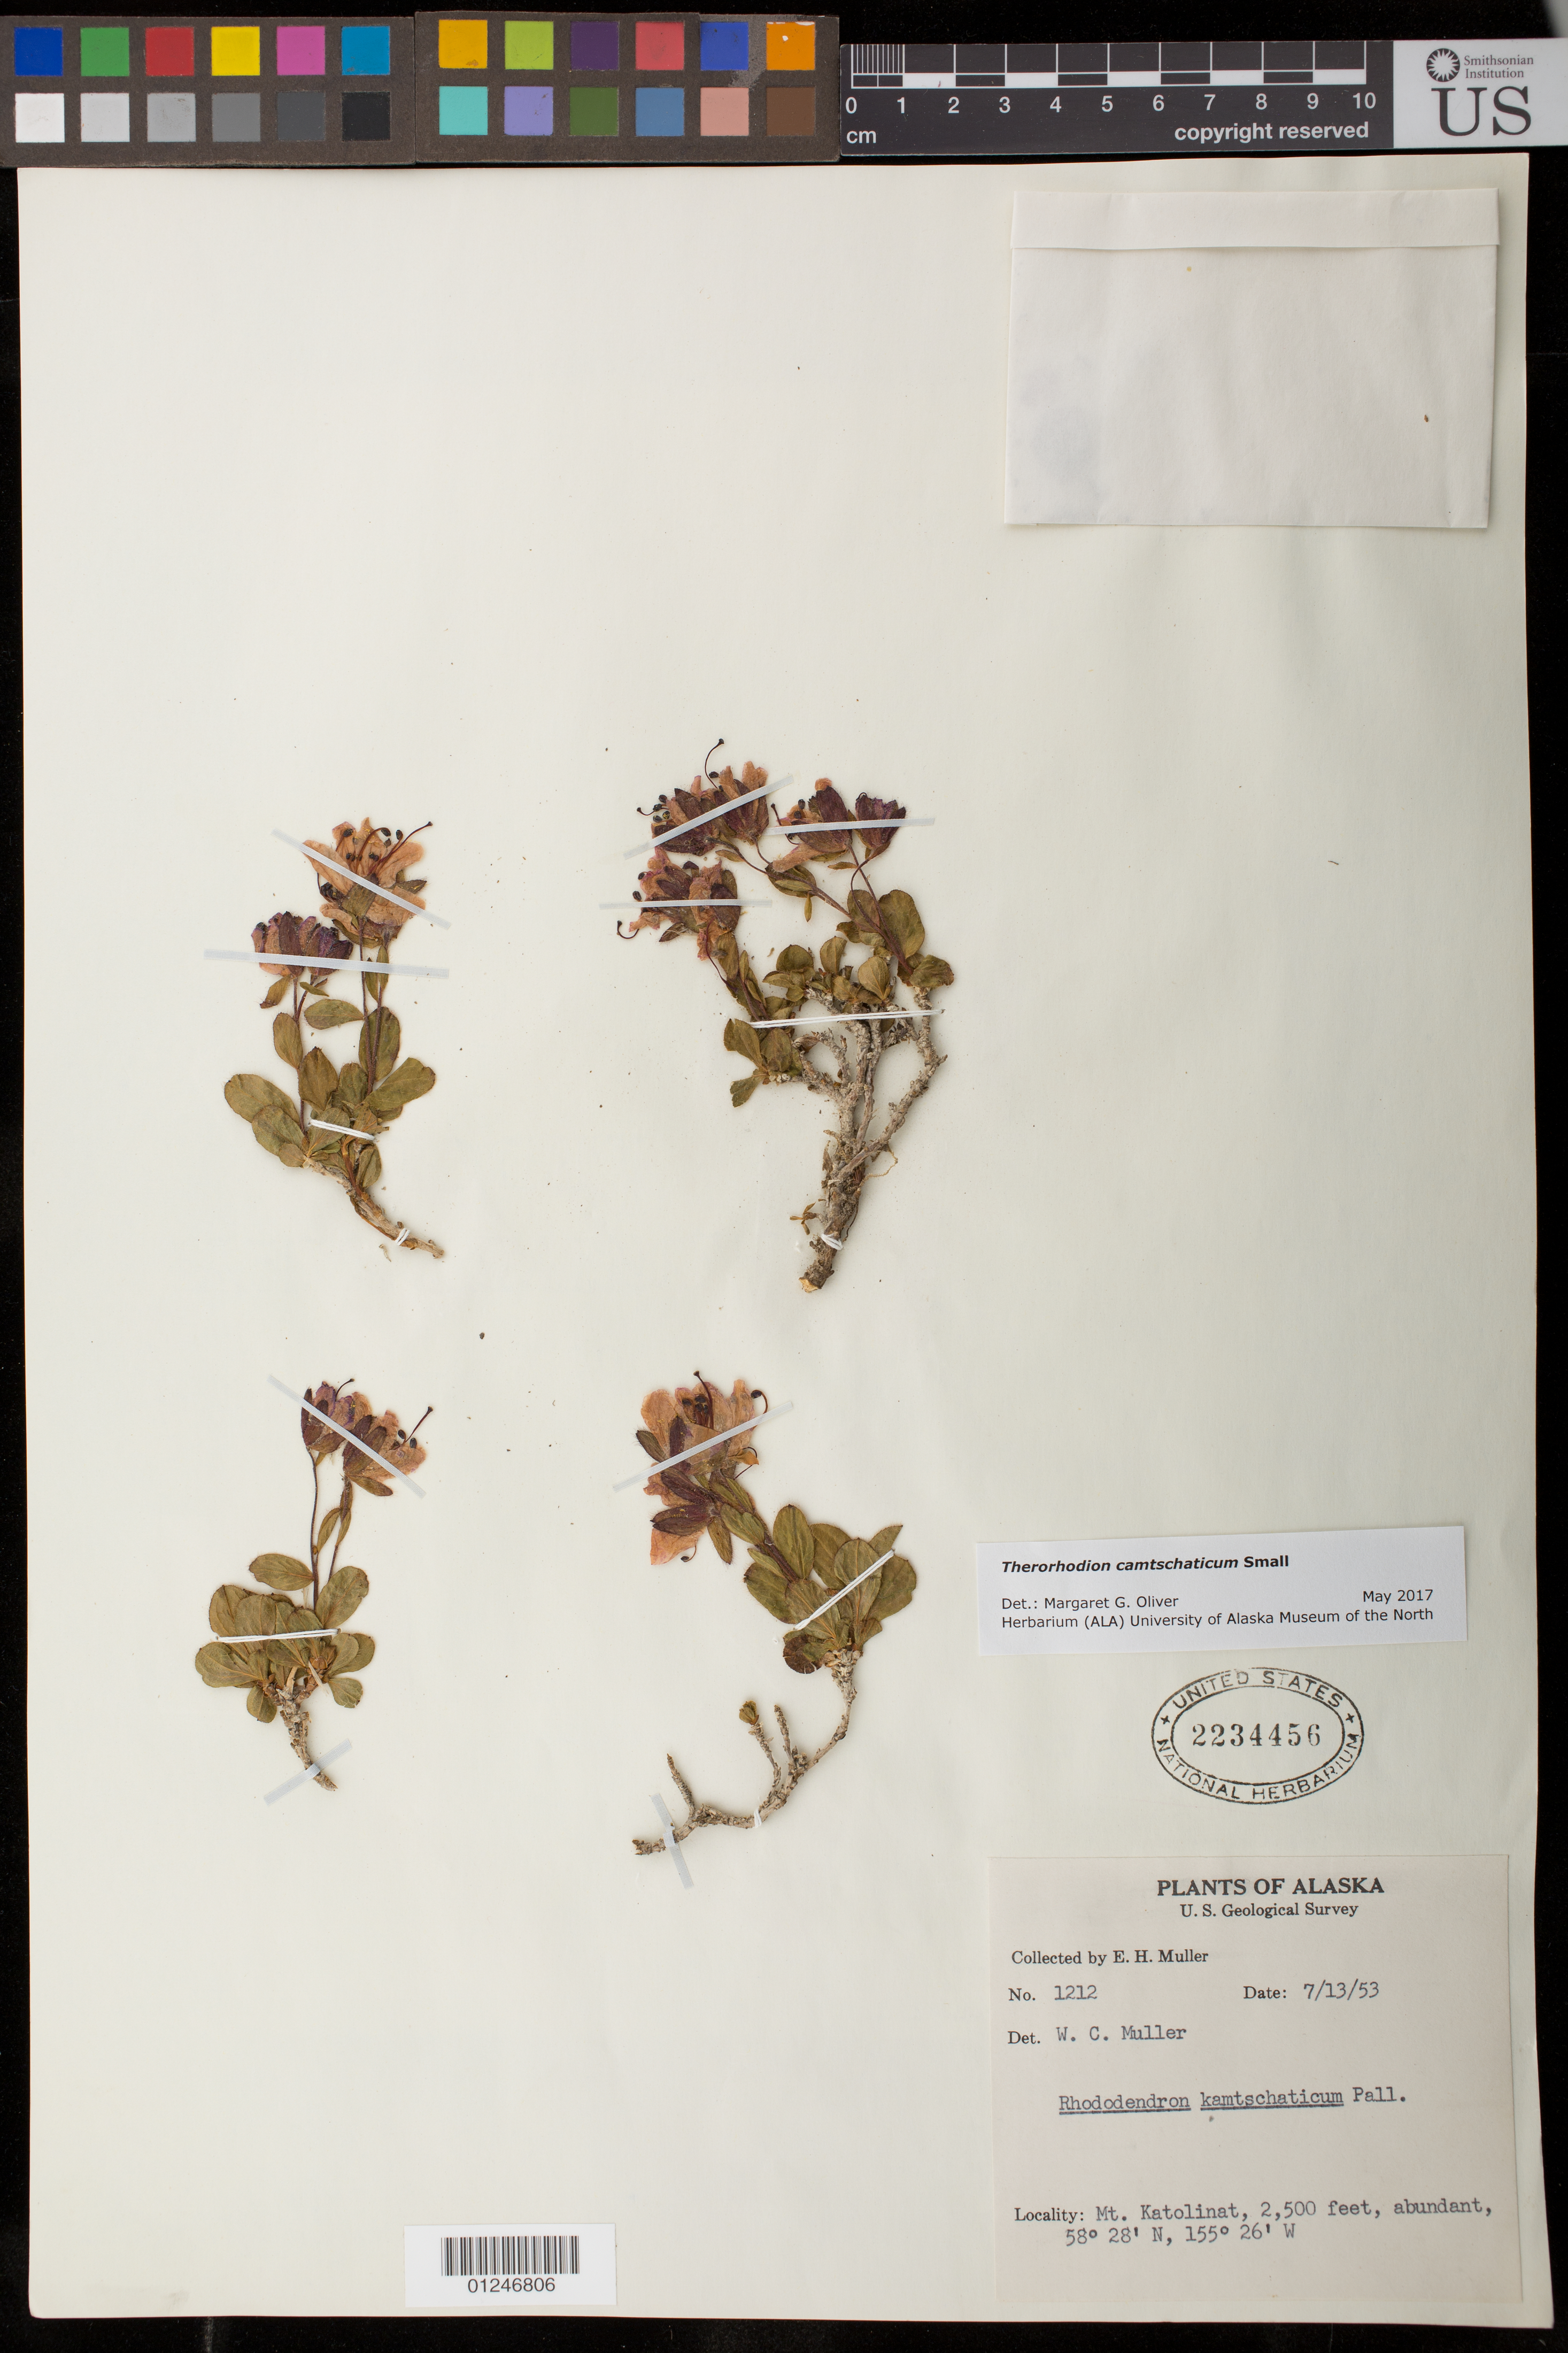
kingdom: Plantae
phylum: Tracheophyta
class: Magnoliopsida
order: Ericales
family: Ericaceae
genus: Therorhodion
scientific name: Therorhodion camtschaticum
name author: (Pall.) Small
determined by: Oliver, M. G., (ALA), University of Alaska Museum of the North (UNITED STATES)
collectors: V. Cahalane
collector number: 1212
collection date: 1953-07-13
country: United States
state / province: Alaska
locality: Mt. Katolinat.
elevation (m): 762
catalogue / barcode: US 2234456